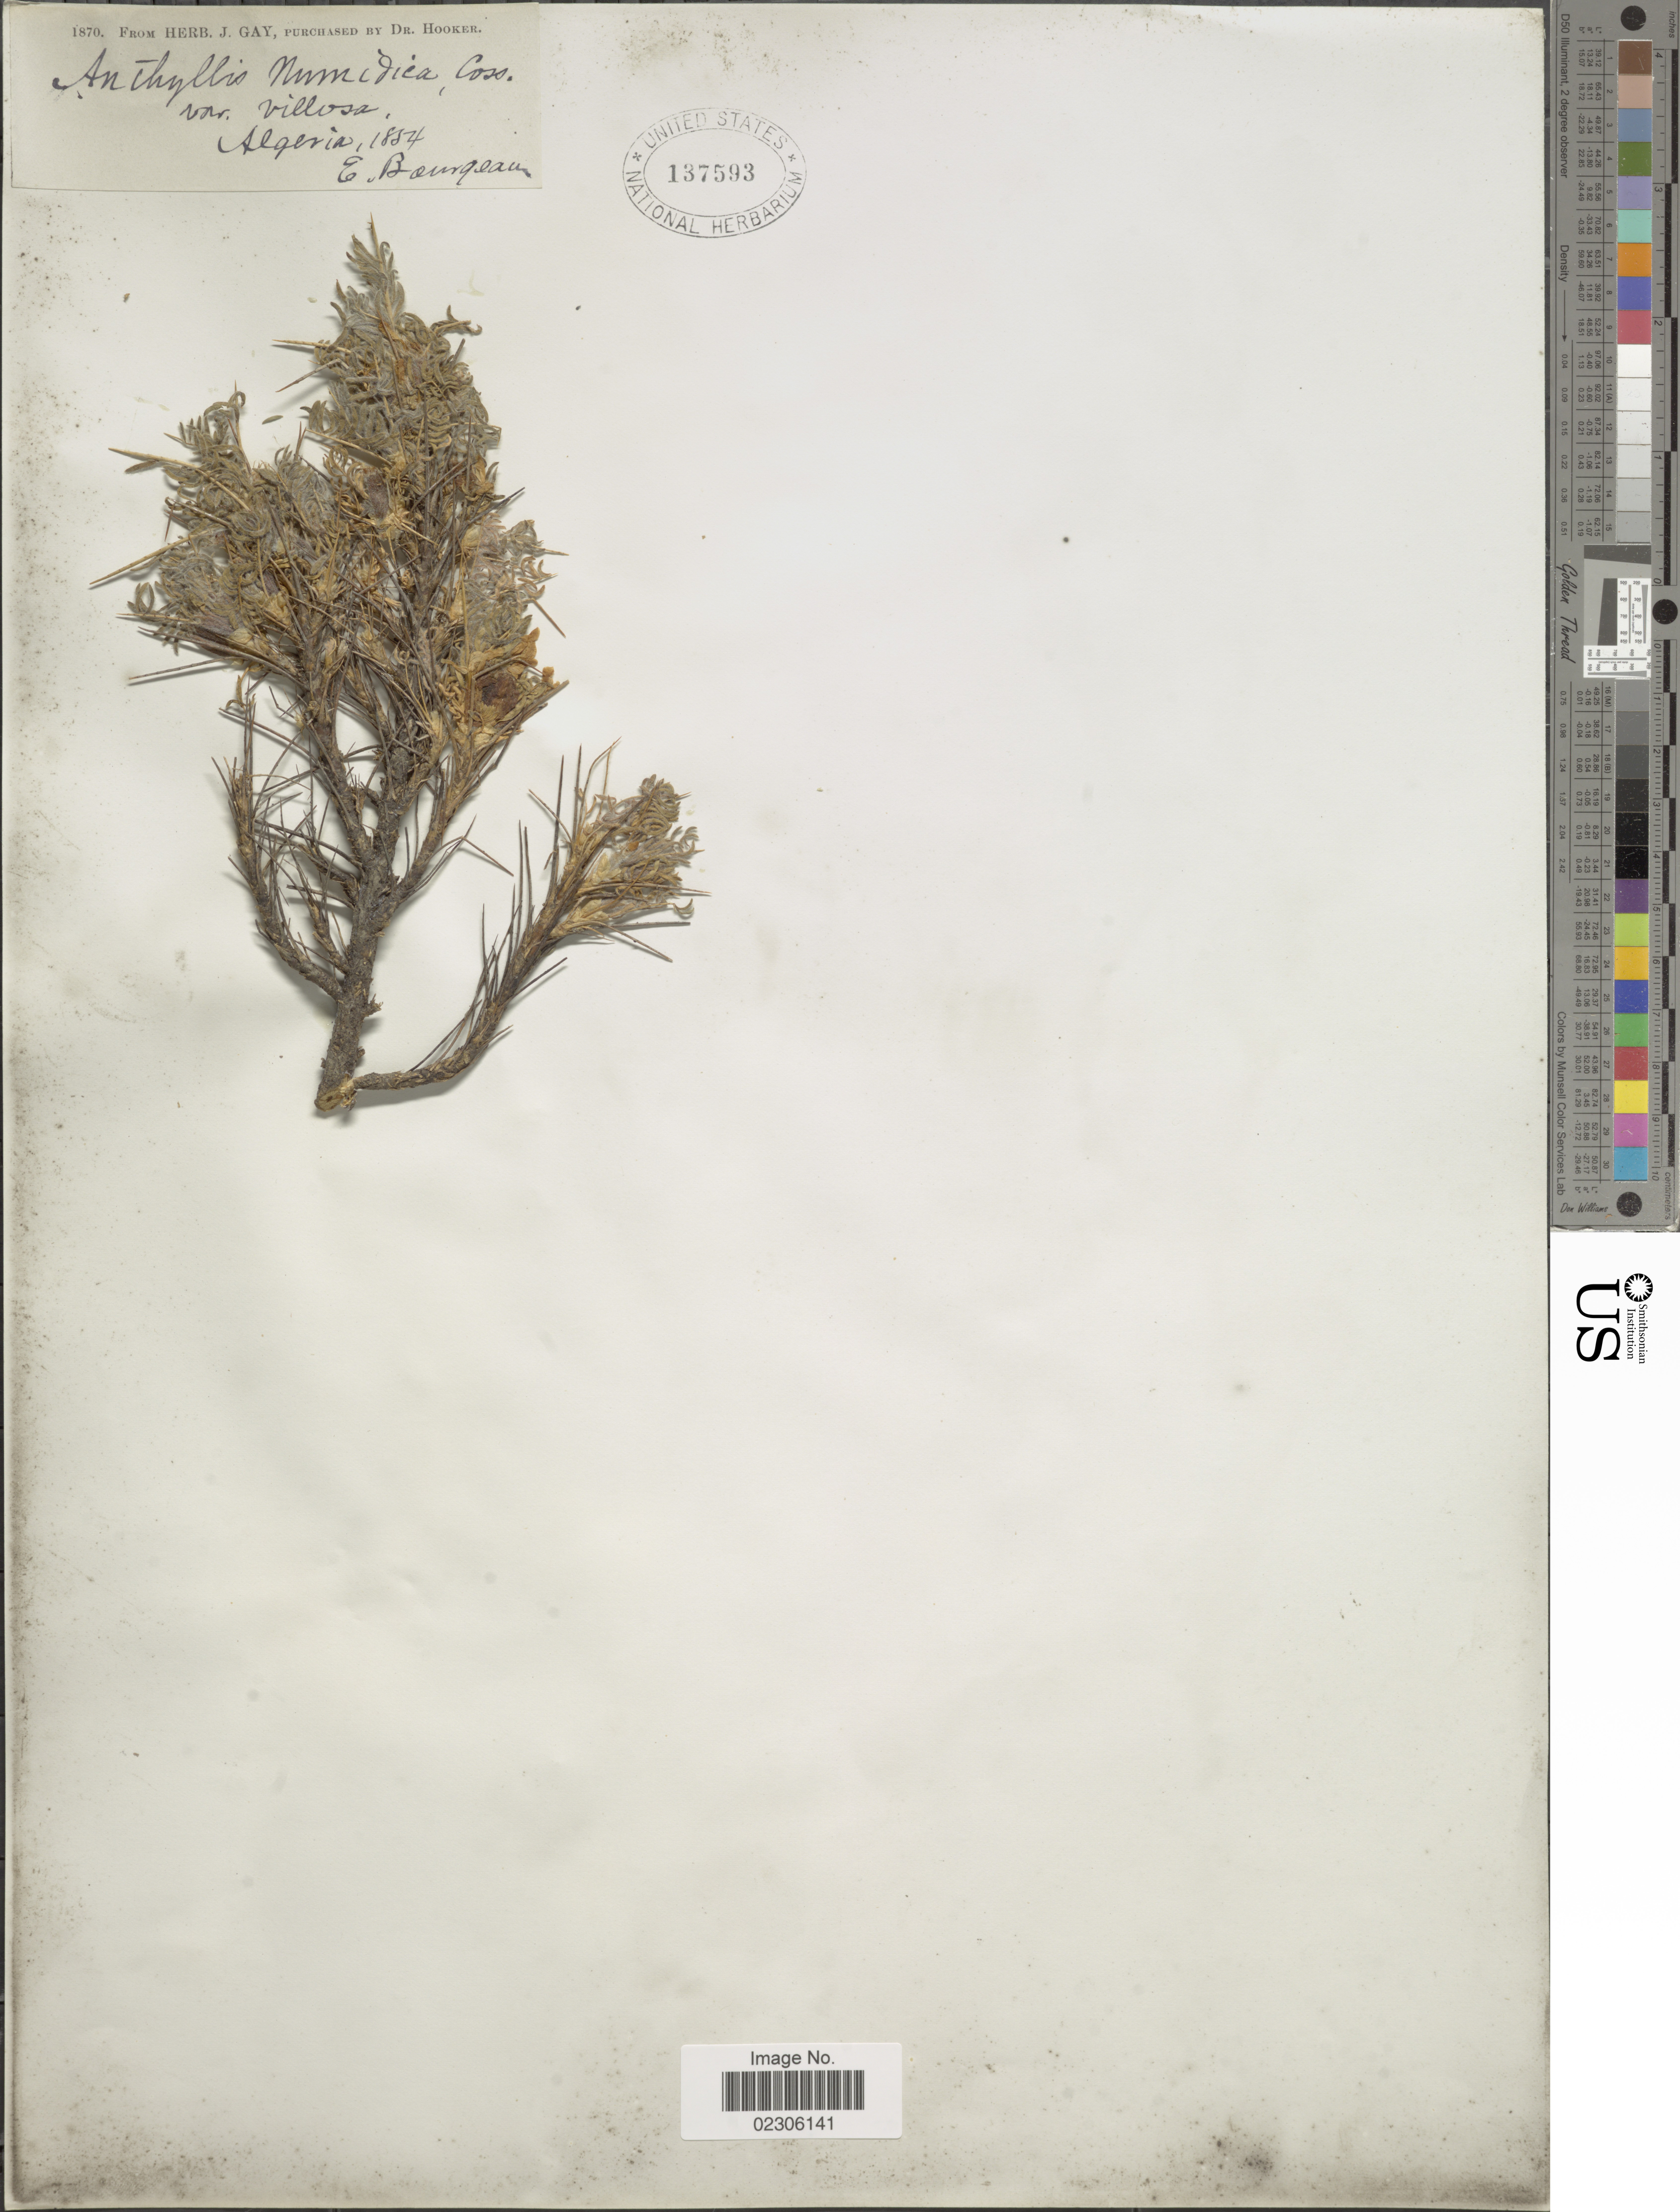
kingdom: Plantae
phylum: Tracheophyta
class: Magnoliopsida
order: Fabales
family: Fabaceae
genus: Anthyllis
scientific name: Anthyllis numidica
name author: Coss. & Durieu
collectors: E. Bourgeau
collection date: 1854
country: Algeria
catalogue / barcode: US 137593